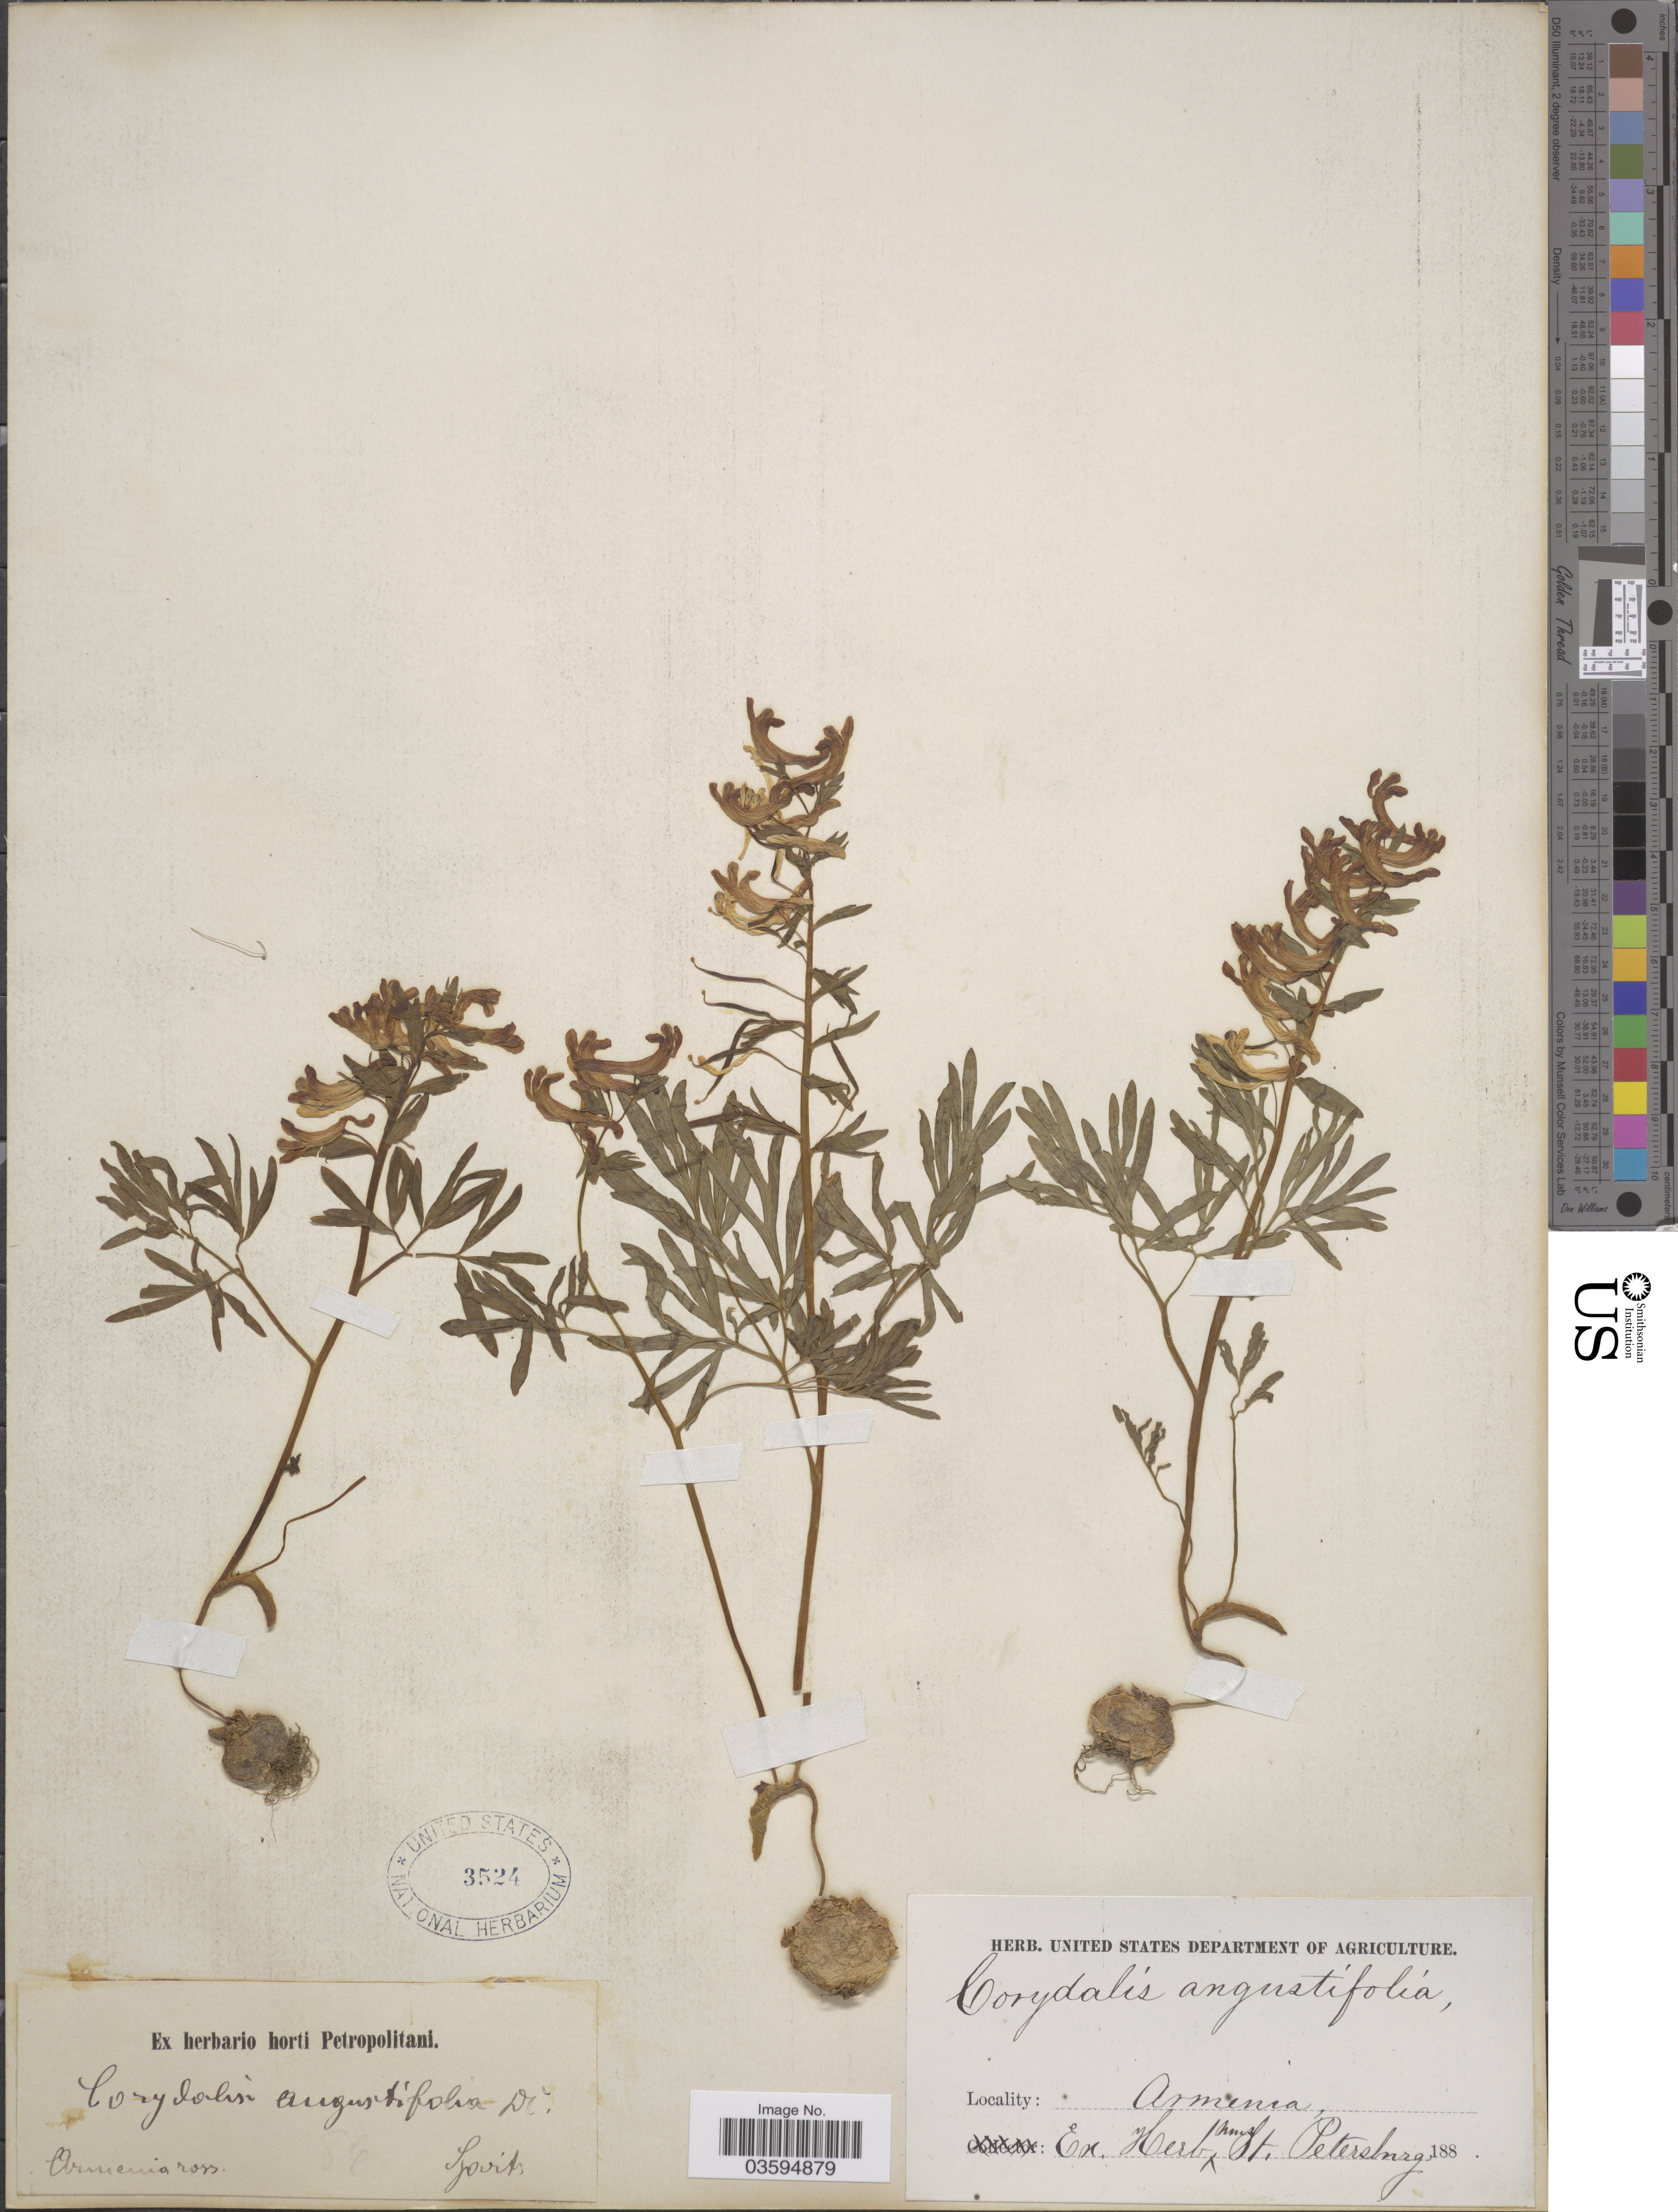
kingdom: Plantae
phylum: Tracheophyta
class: Magnoliopsida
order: Ranunculales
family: Papaveraceae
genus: Corydalis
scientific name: Corydalis angustifolia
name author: (M. Bieb.) DC.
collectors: Szovits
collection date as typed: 188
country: Armenia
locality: Armenia ross.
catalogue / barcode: US 3524